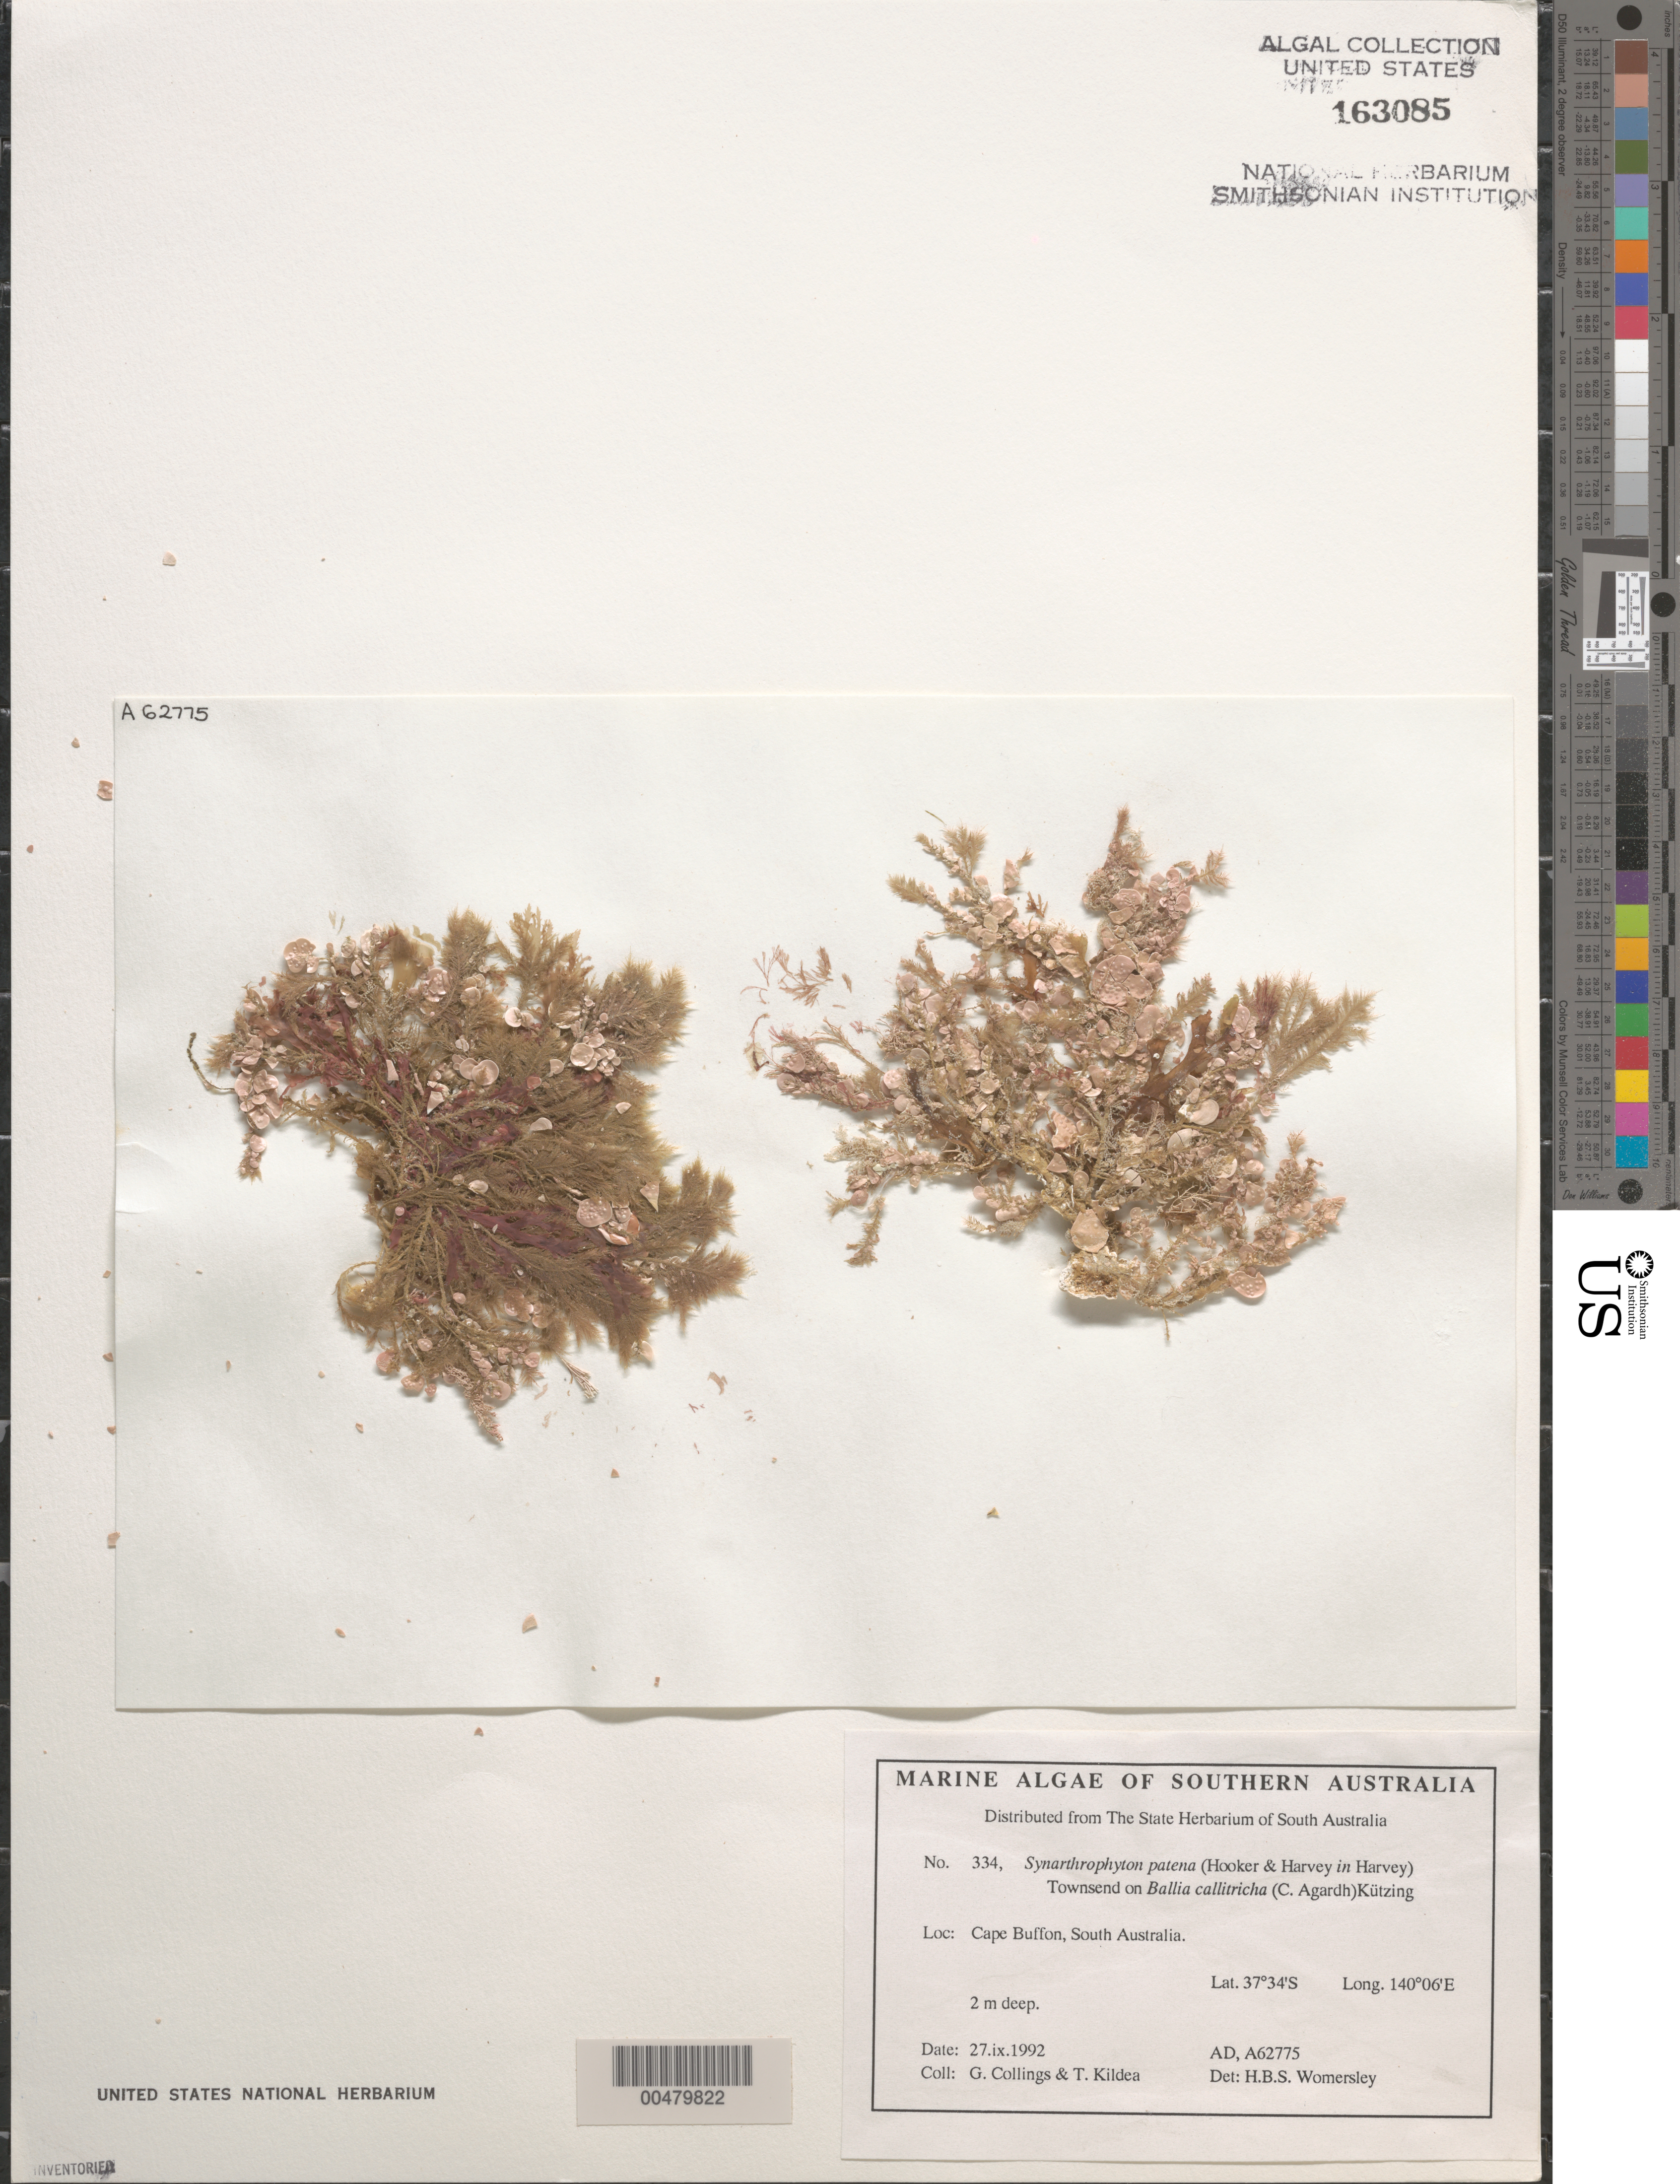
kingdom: Plantae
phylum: Rhodophyta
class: Florideophyceae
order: Corallinales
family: Hapalidiaceae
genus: Synarthrophyton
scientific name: Synarthrophyton patena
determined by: Womersley, H. B. S.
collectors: G. Collings & T. Kildea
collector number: Ad A62775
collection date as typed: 27 Sep 1992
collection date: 1992-09-27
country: Australia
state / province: South Australia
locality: Cape buffon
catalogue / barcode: US 163085